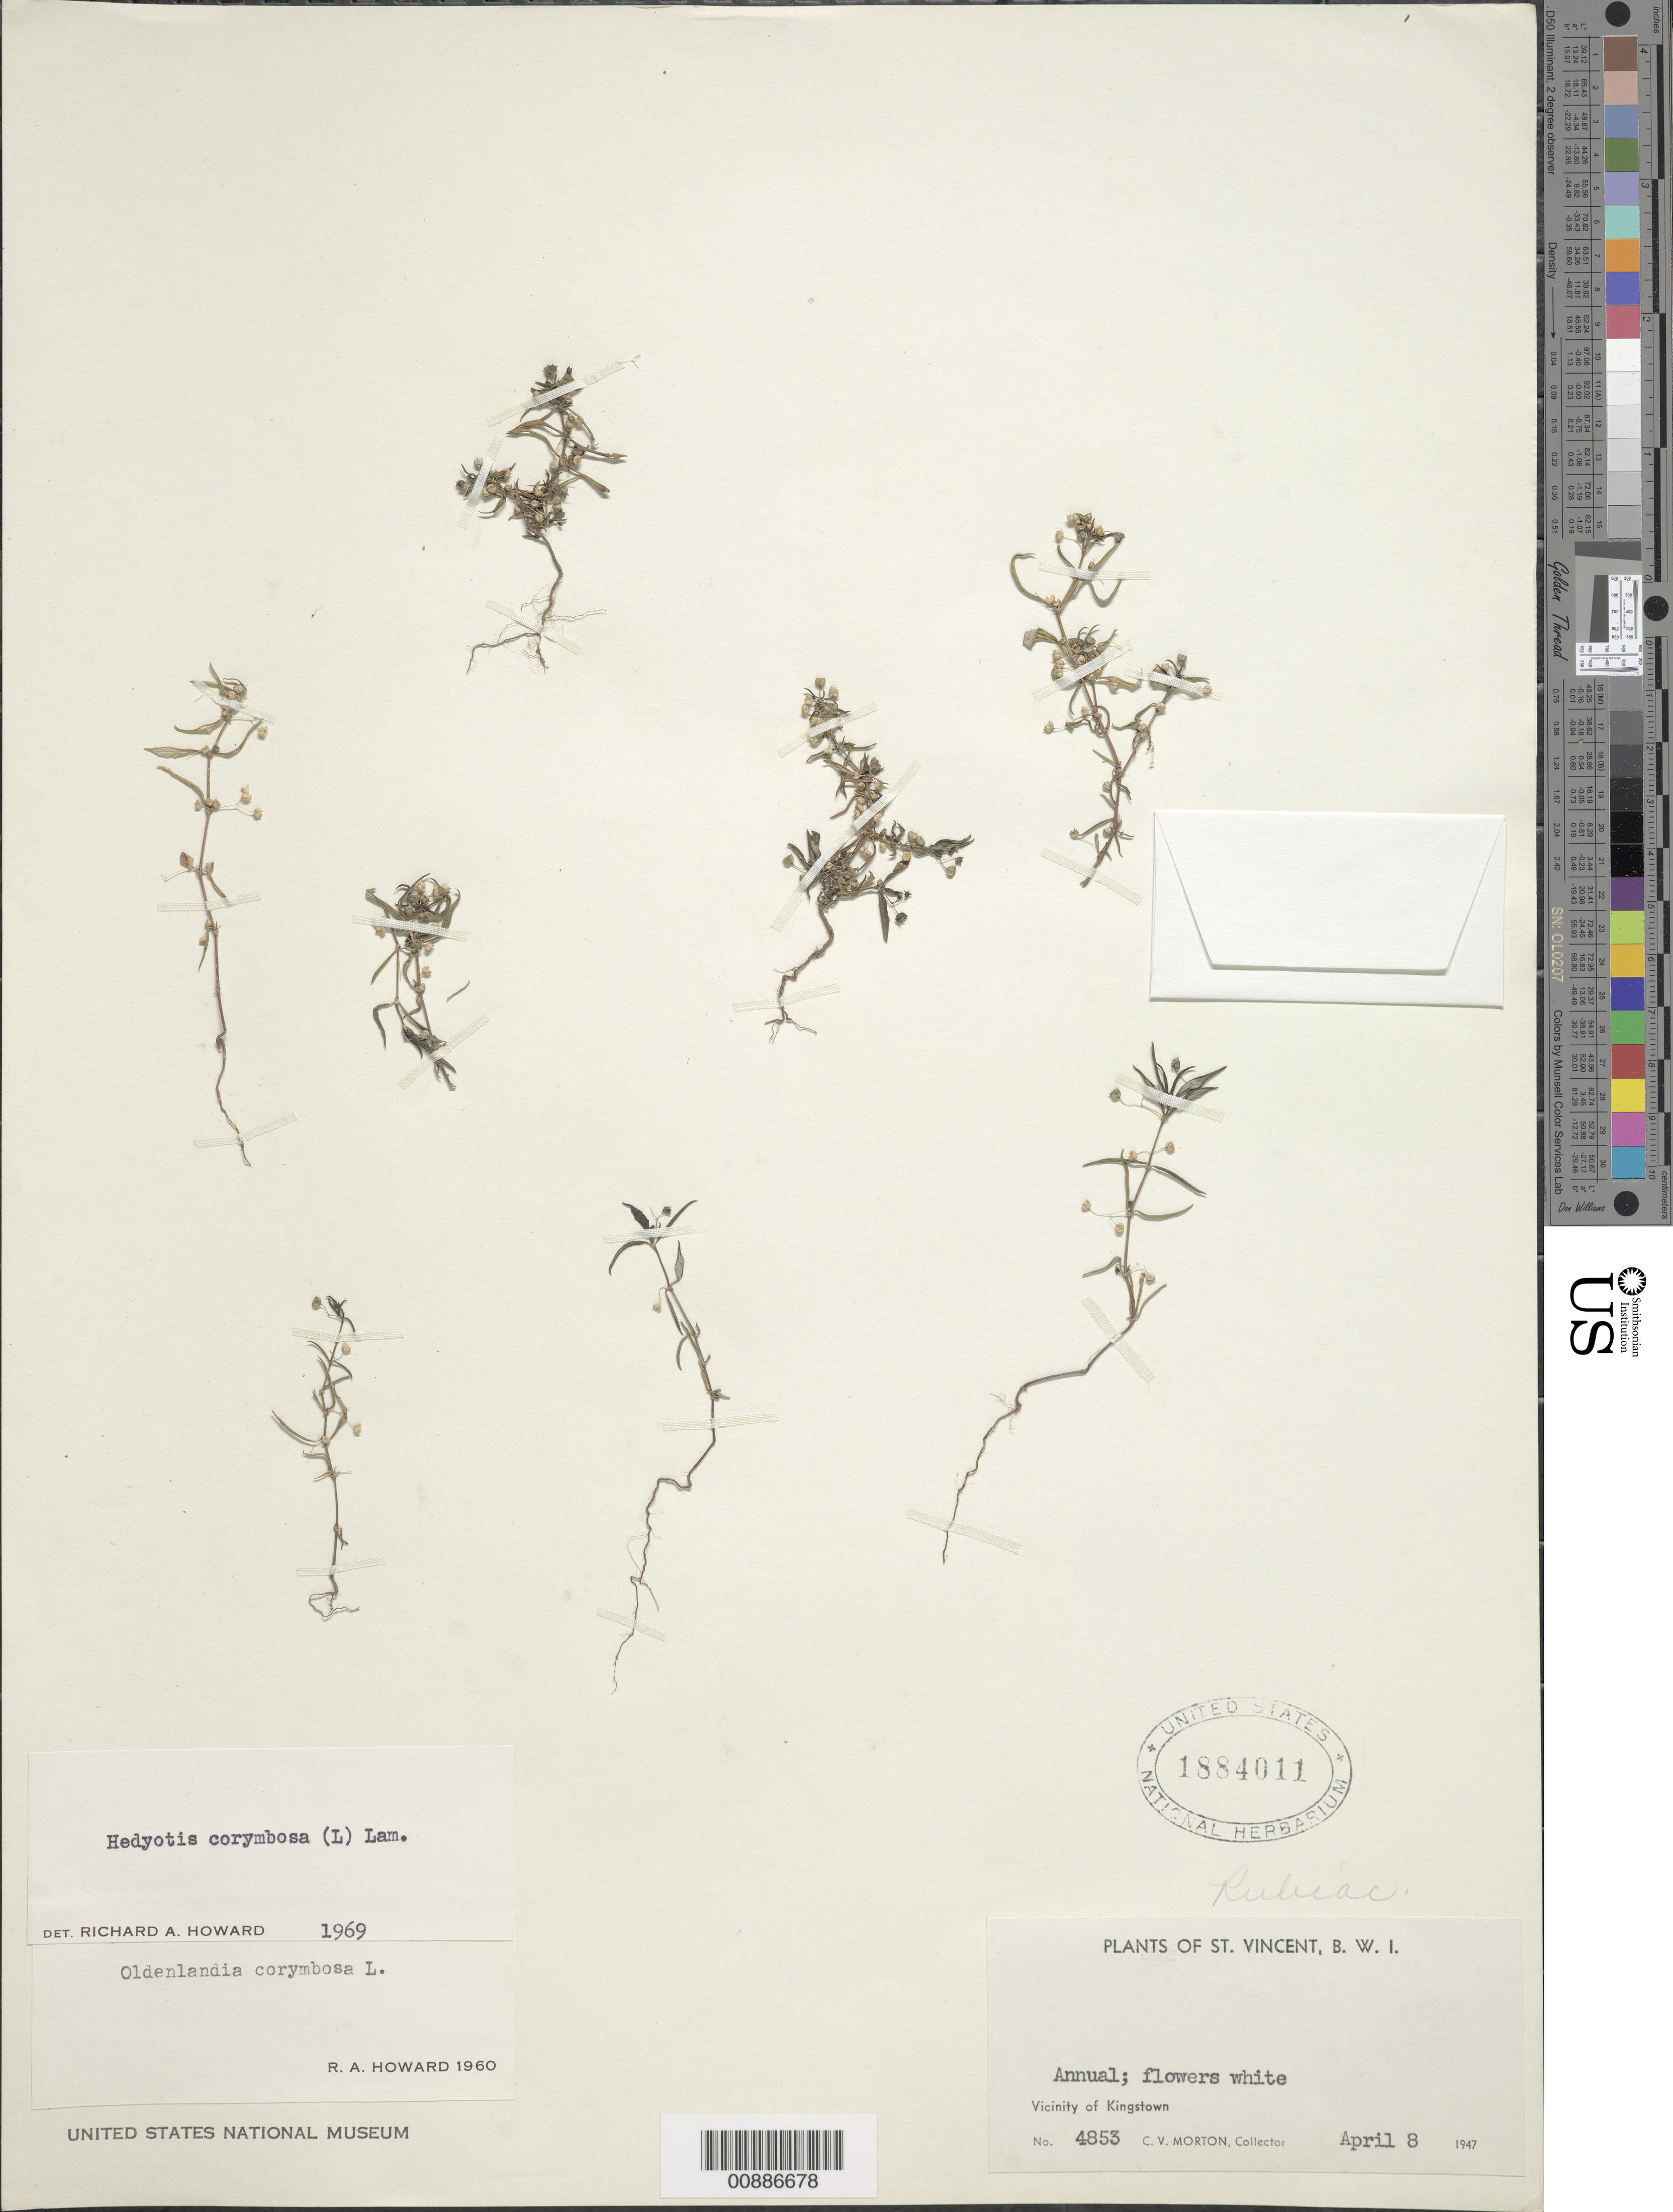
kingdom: Plantae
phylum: Tracheophyta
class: Magnoliopsida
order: Gentianales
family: Rubiaceae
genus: Oldenlandia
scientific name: Oldenlandia corymbosa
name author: L.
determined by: Howard, R. A.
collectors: C. V. Morton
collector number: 4853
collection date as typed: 08 Apr 1947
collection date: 1947-04-08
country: St. Vincent - Grenadines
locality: Vicinity of Kingstown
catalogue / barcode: US 1884011